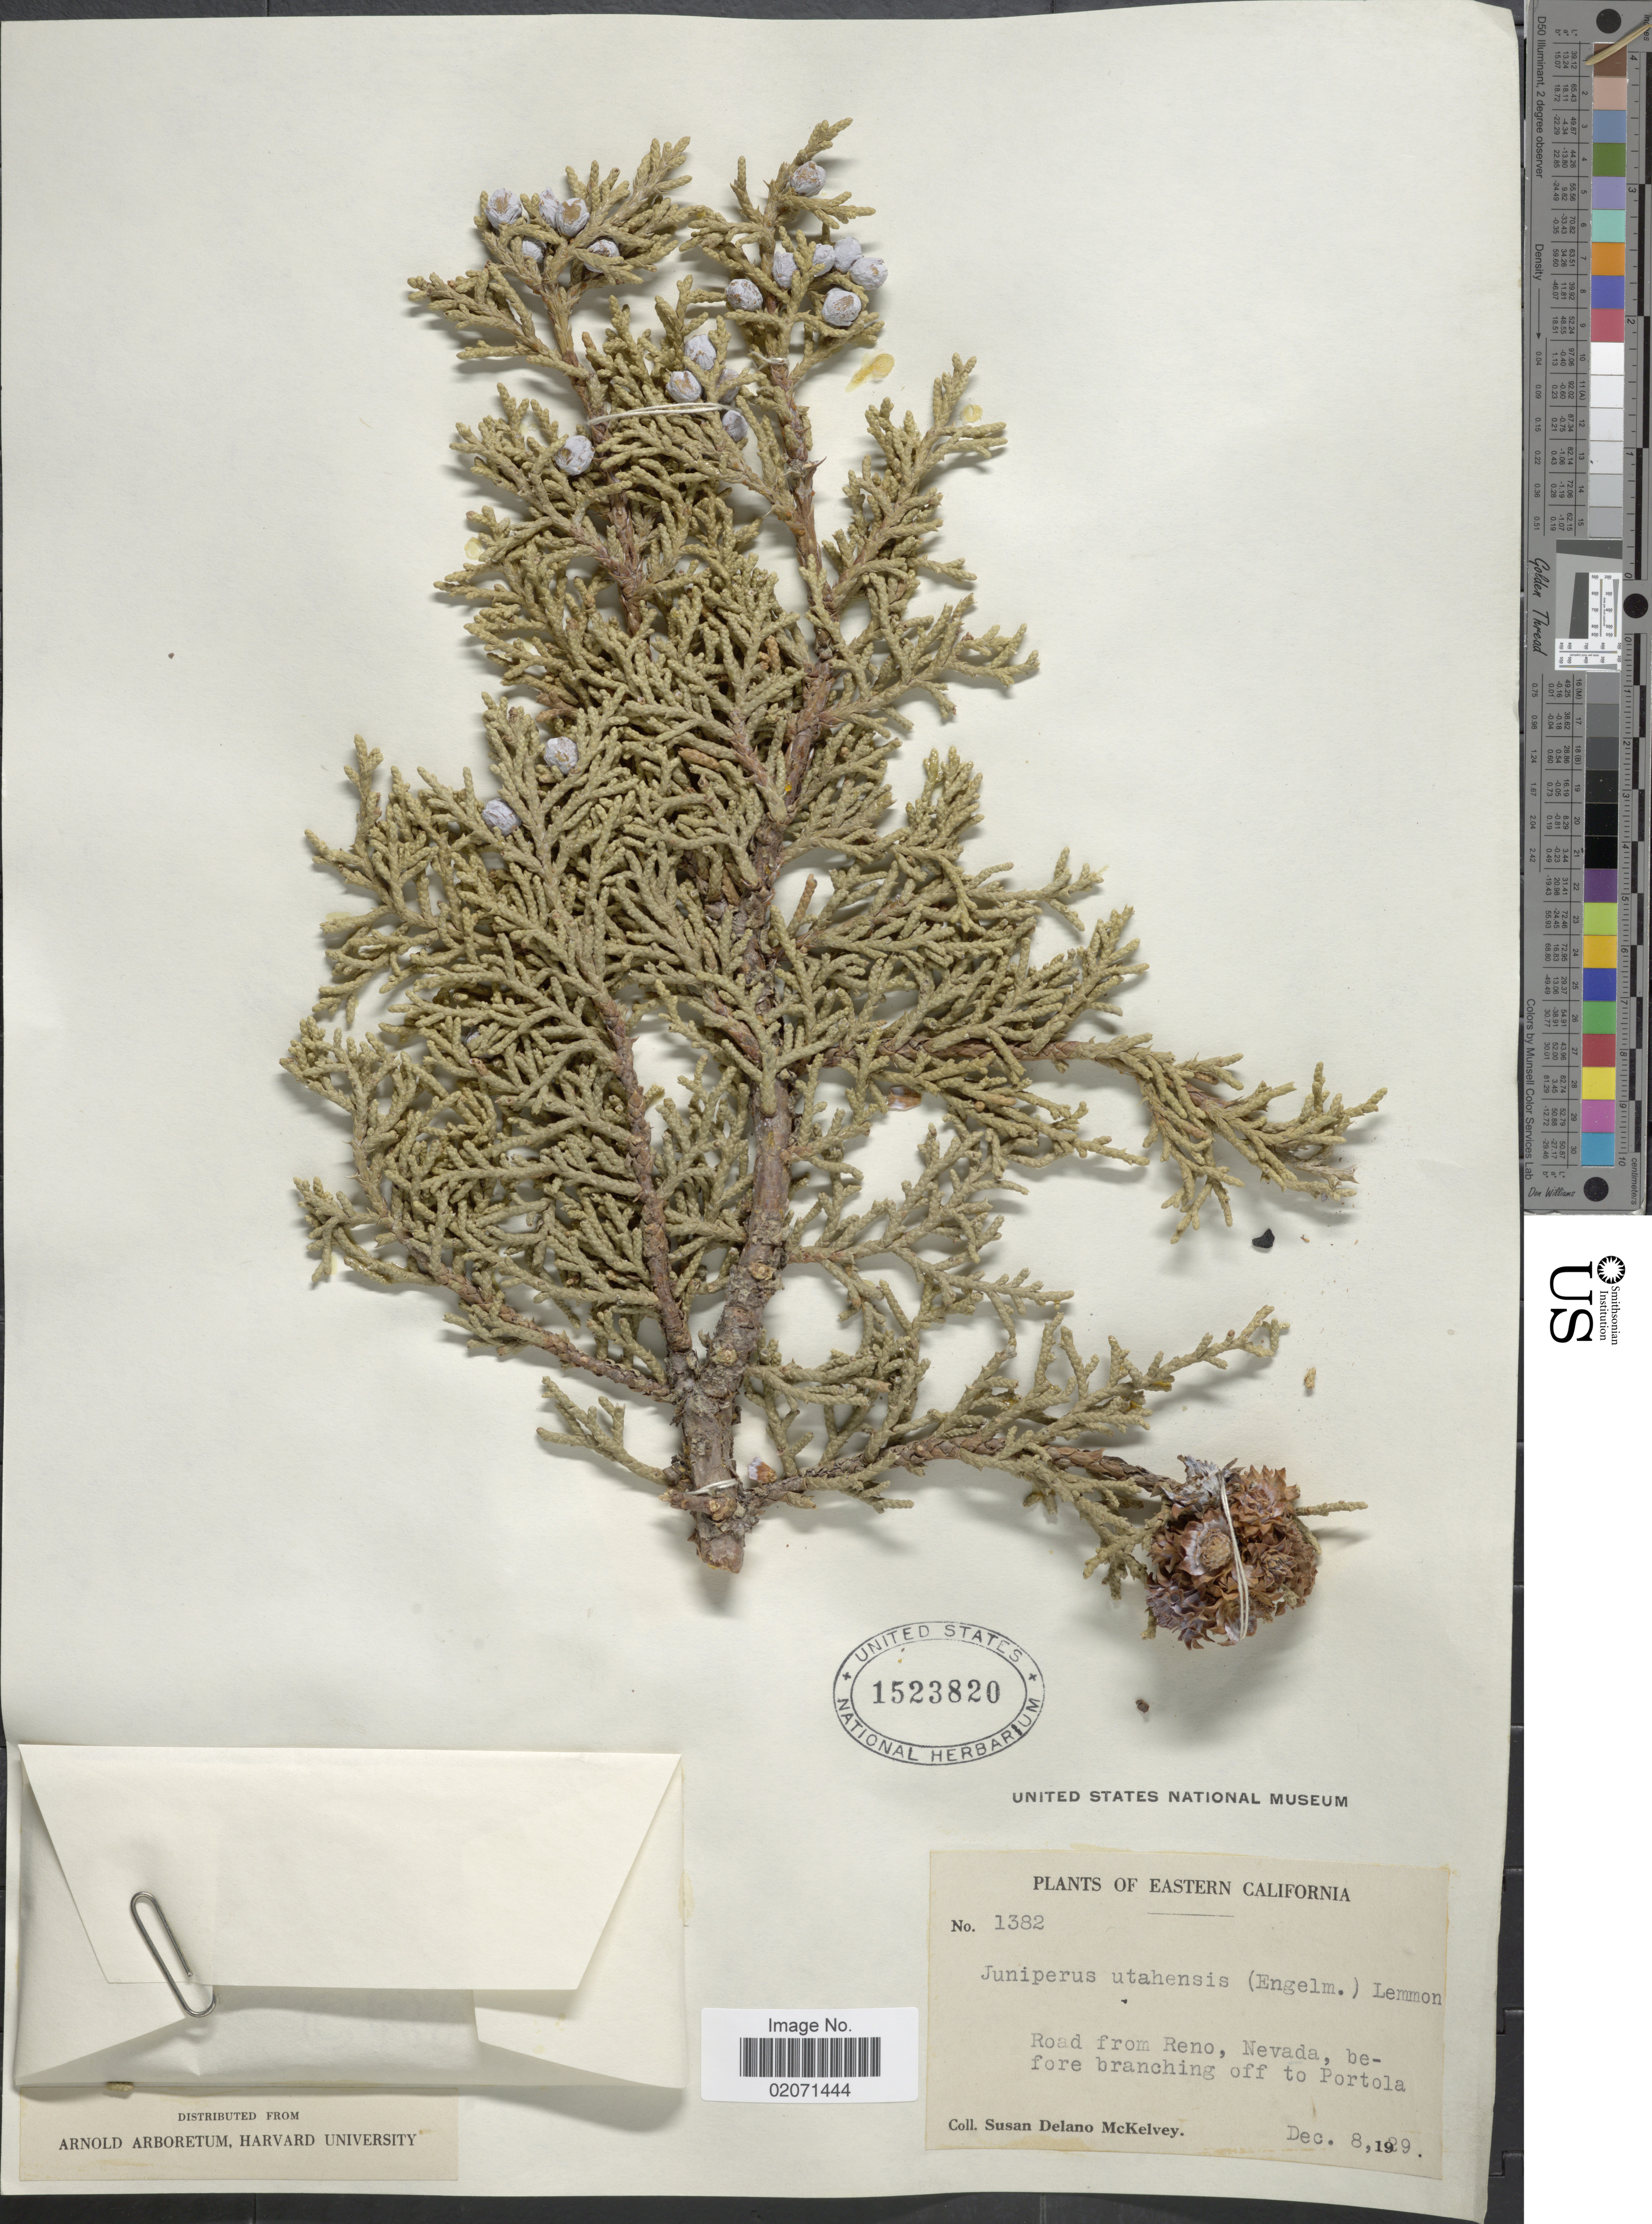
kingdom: Plantae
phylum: Tracheophyta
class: Pinopsida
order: Pinales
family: Cupressaceae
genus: Juniperus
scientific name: Juniperus osteosperma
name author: (Torr.) Little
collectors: S. A. McKelvey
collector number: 1382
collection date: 1929-12-08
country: United States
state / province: California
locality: Eastern California. Road from Reno, Nevada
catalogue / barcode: US 1523820